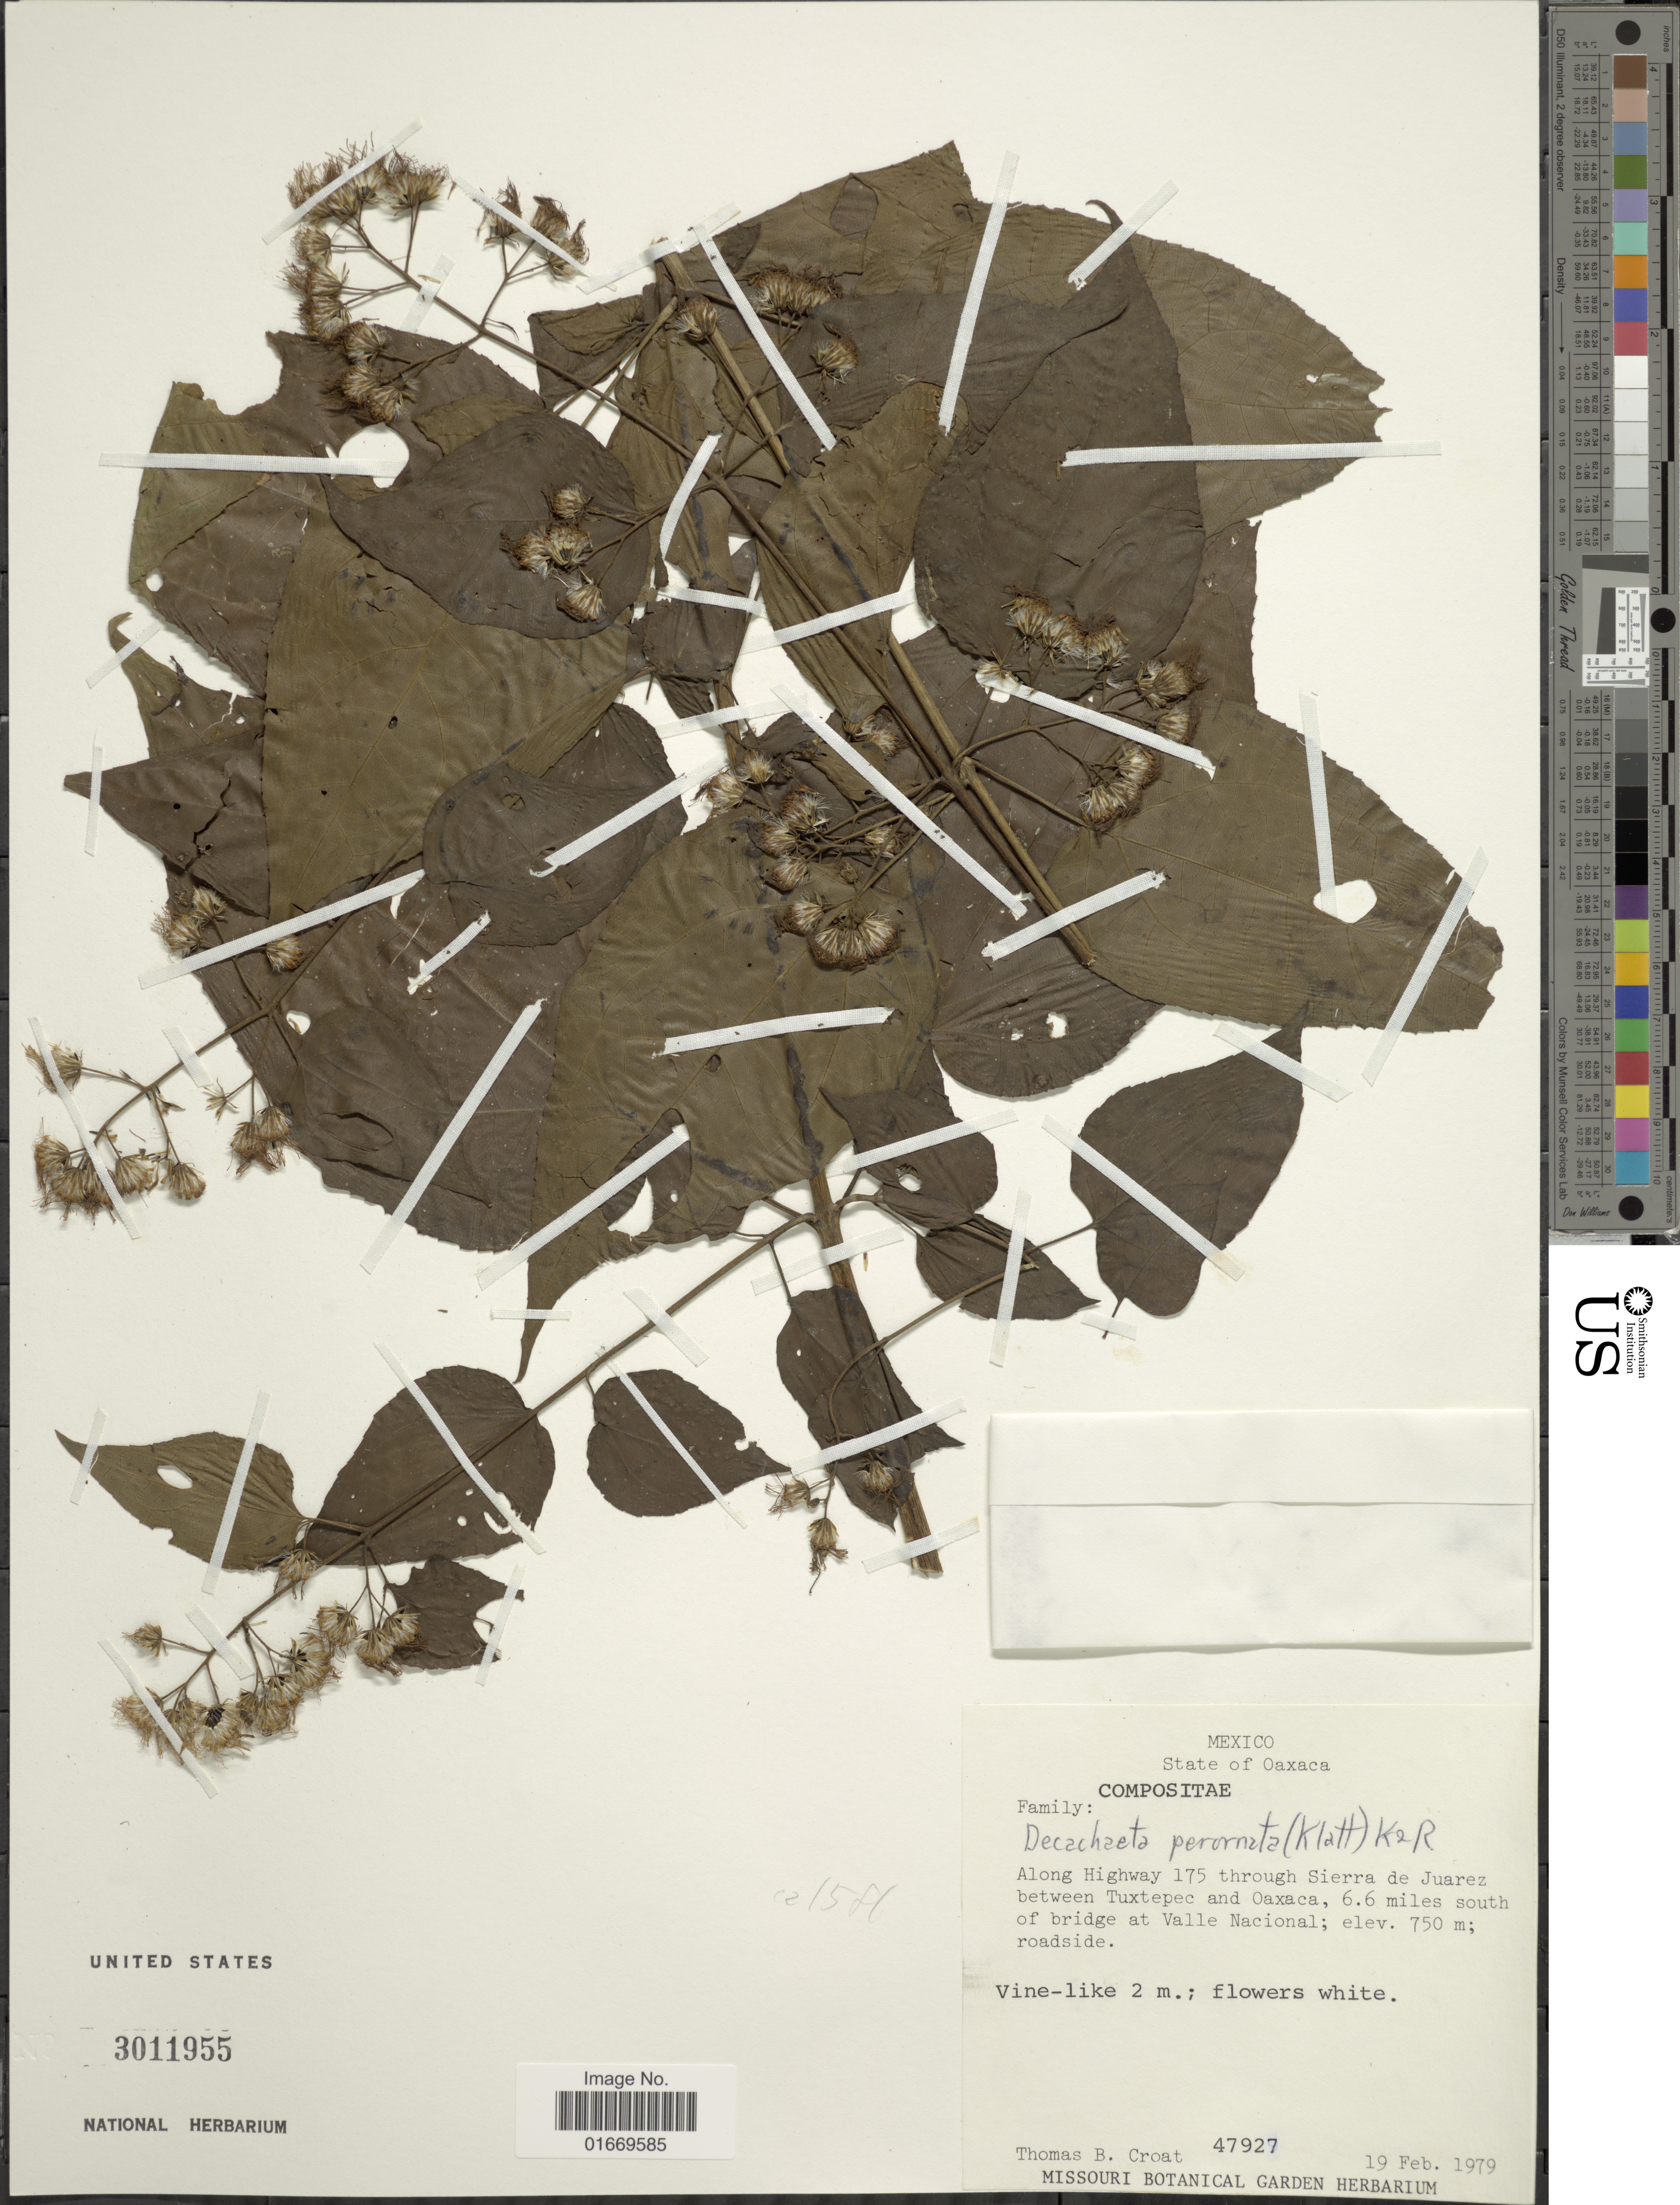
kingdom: Plantae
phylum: Tracheophyta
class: Magnoliopsida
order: Asterales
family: Asteraceae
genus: Decachaeta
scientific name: Decachaeta perornata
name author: (Klatt) R.M. King & H. Rob.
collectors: T. B. Croat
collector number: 47927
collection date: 1979-02-19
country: Mexico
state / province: Oaxaca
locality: Mexico. State of Oaxaca. Along Highway 175 thorugh Sierra de Juarez between Tuxtepec and Oaxaca, 6.6 miles south o bridge at Valle Nacional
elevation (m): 750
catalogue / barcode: US 3011955